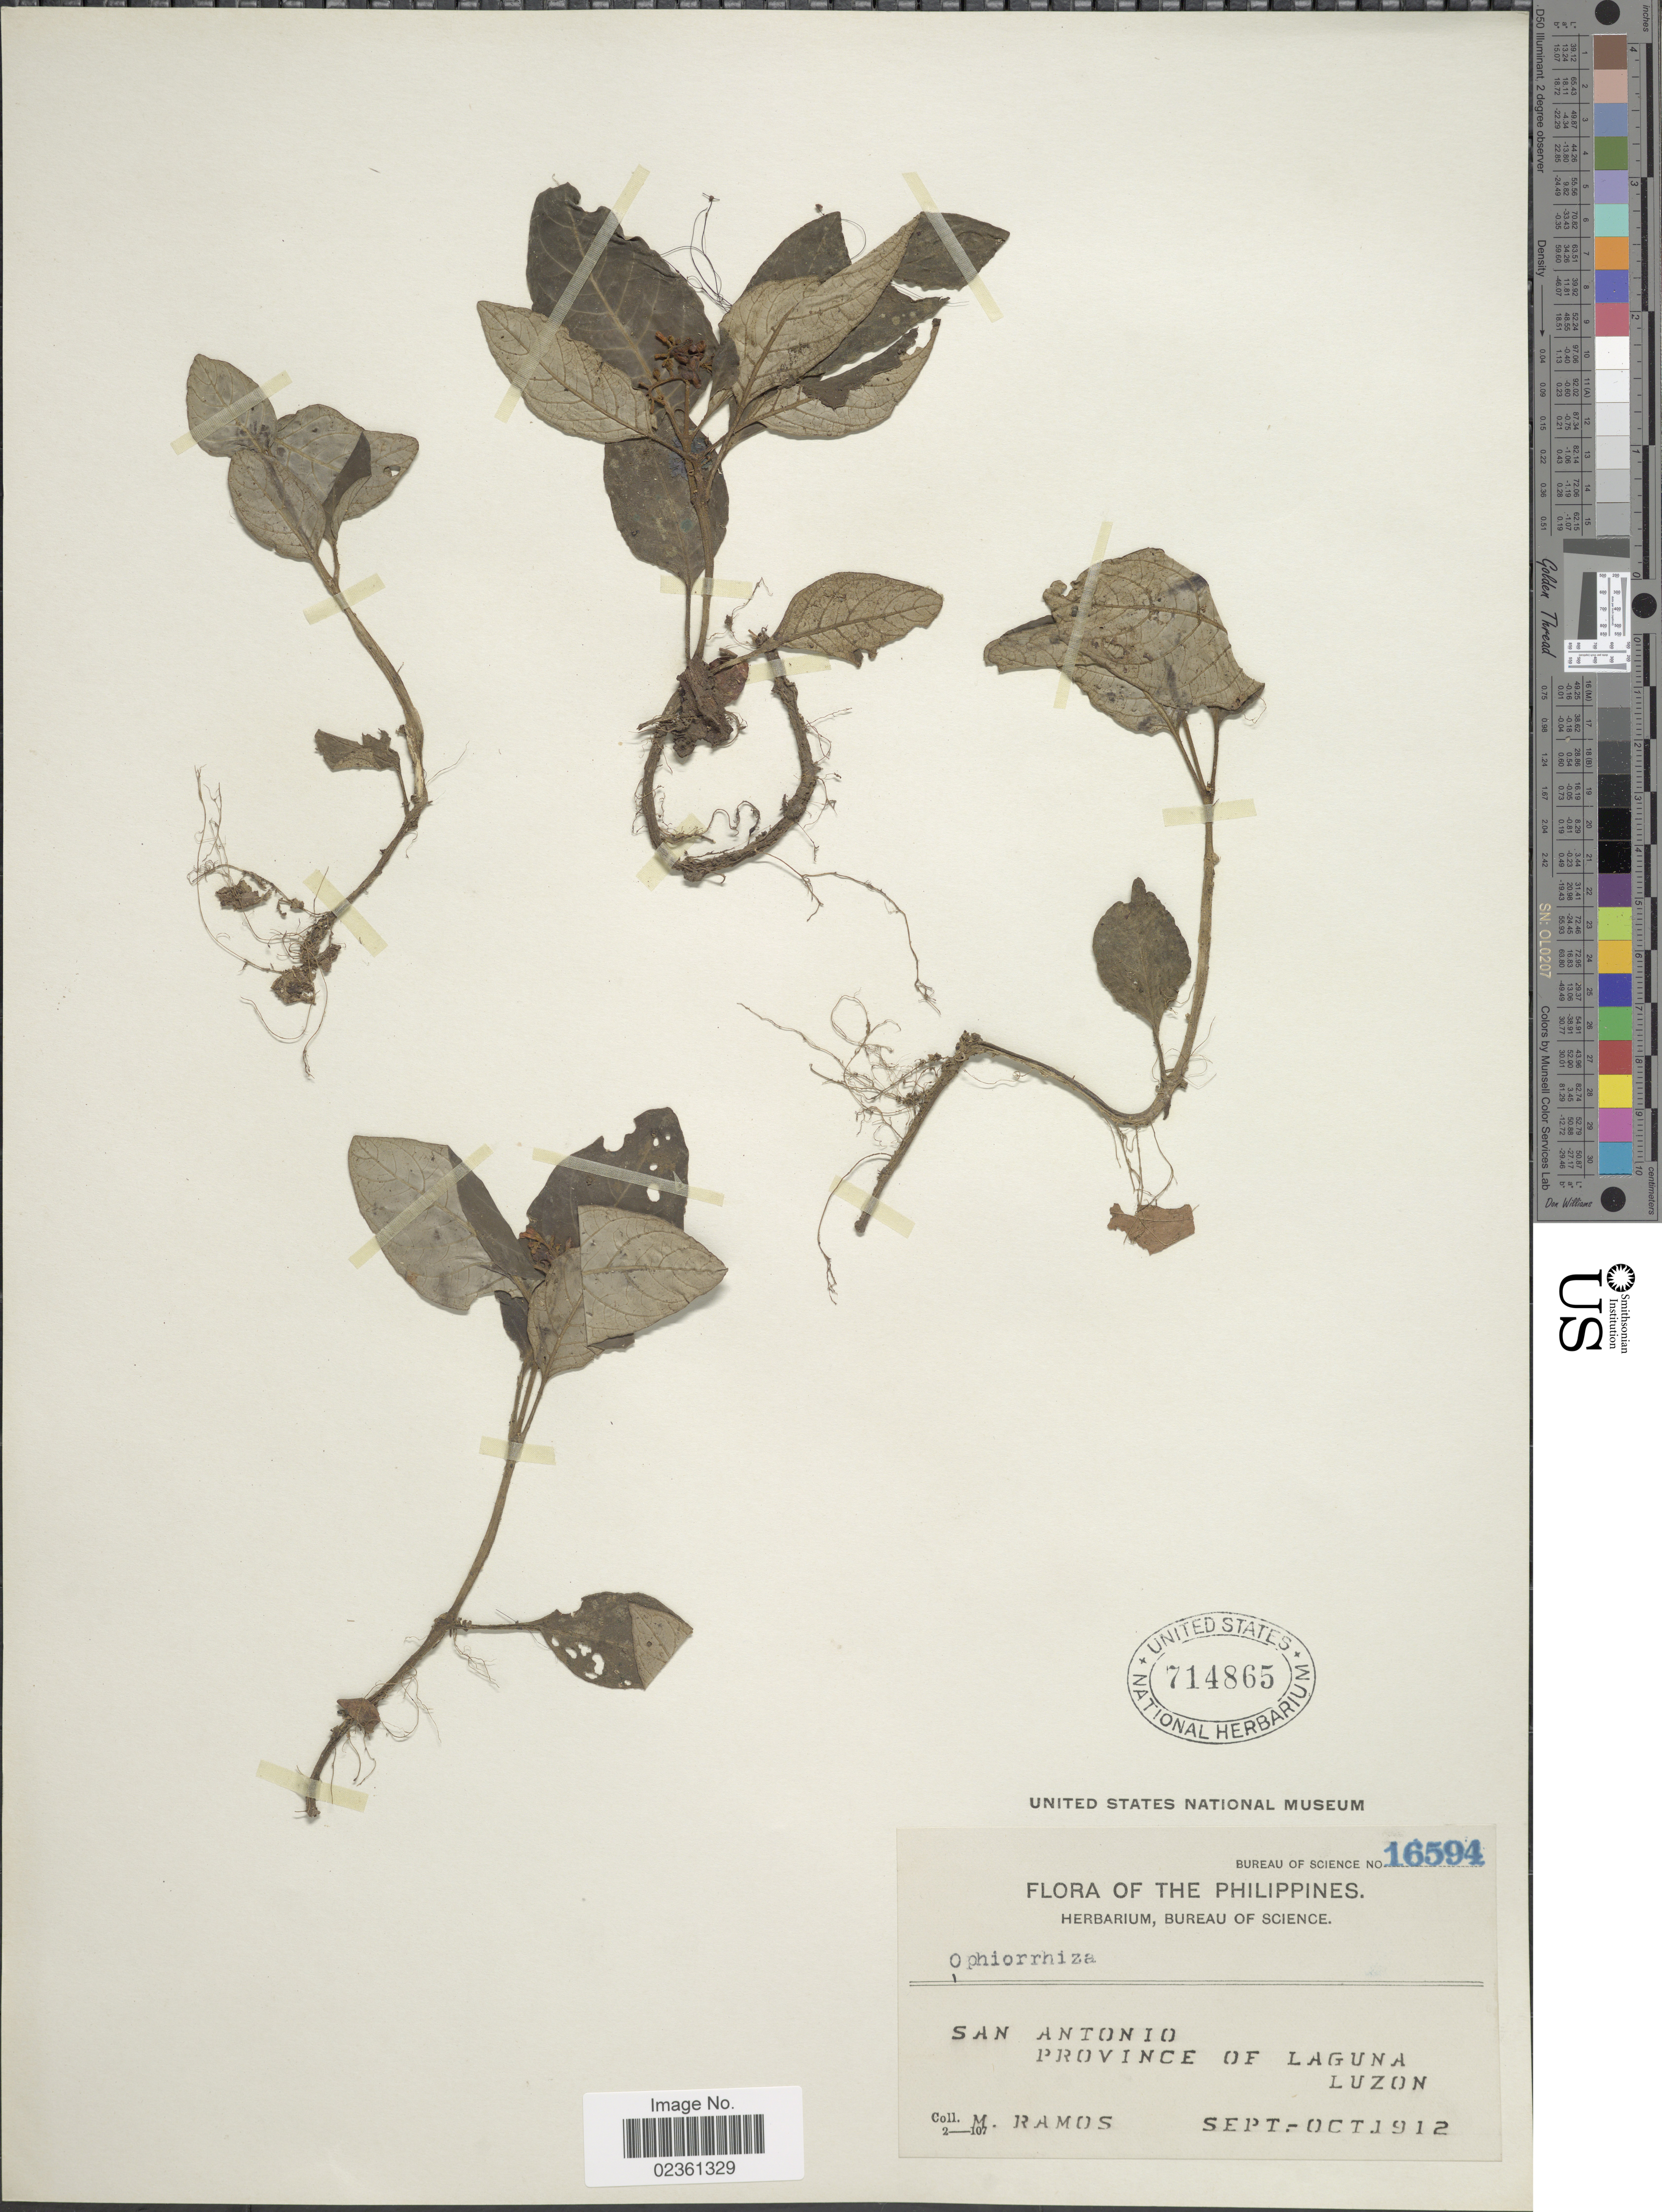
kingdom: Plantae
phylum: Tracheophyta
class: Magnoliopsida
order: Gentianales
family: Rubiaceae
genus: Ophiorrhiza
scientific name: Ophiorrhiza sp.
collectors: M. Ramos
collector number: Bureau of Science 16594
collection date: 1912-09/1912-10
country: Philippines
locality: San Antonio, Province of Laguna, Luzon.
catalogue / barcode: US 714865